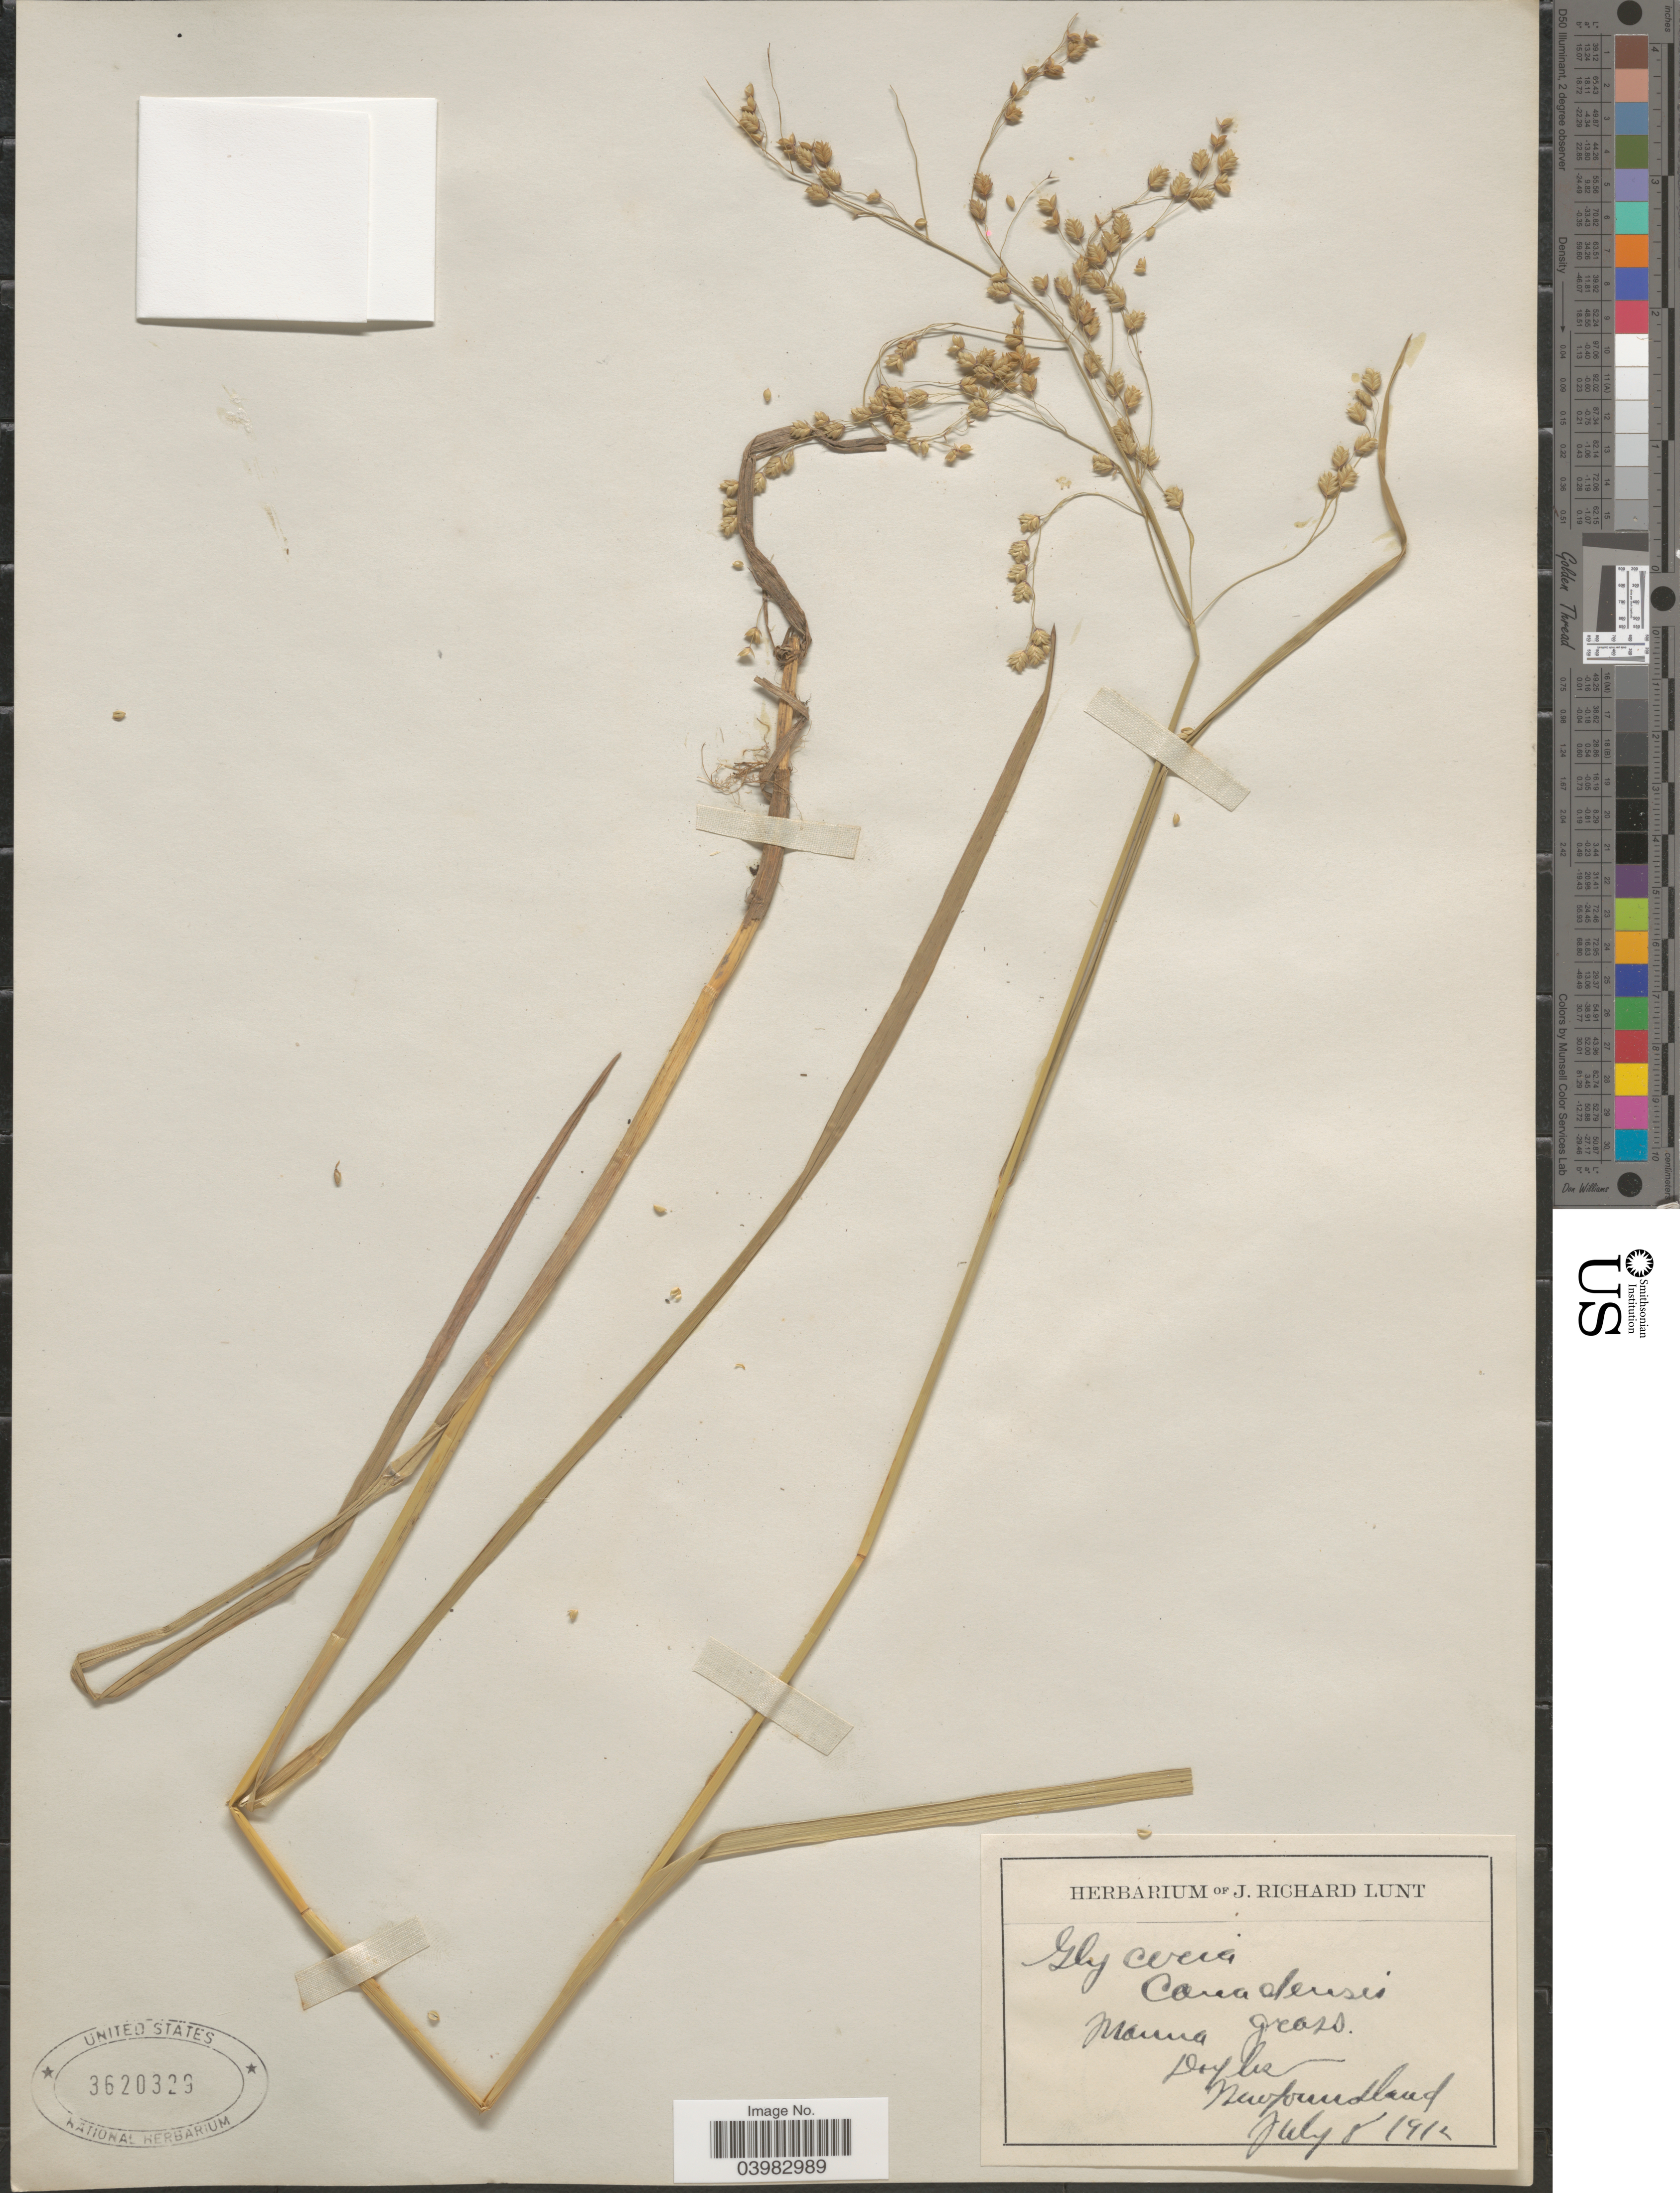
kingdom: Plantae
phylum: Tracheophyta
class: Liliopsida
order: Poales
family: Poaceae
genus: Glyceria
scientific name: Glyceria canadensis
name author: (Michx.) Trin.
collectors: Ex herb. J. Richard Lunt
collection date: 1912-07-08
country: Canada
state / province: Newfoundland and Labrador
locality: Doyles.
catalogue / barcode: US 3620329